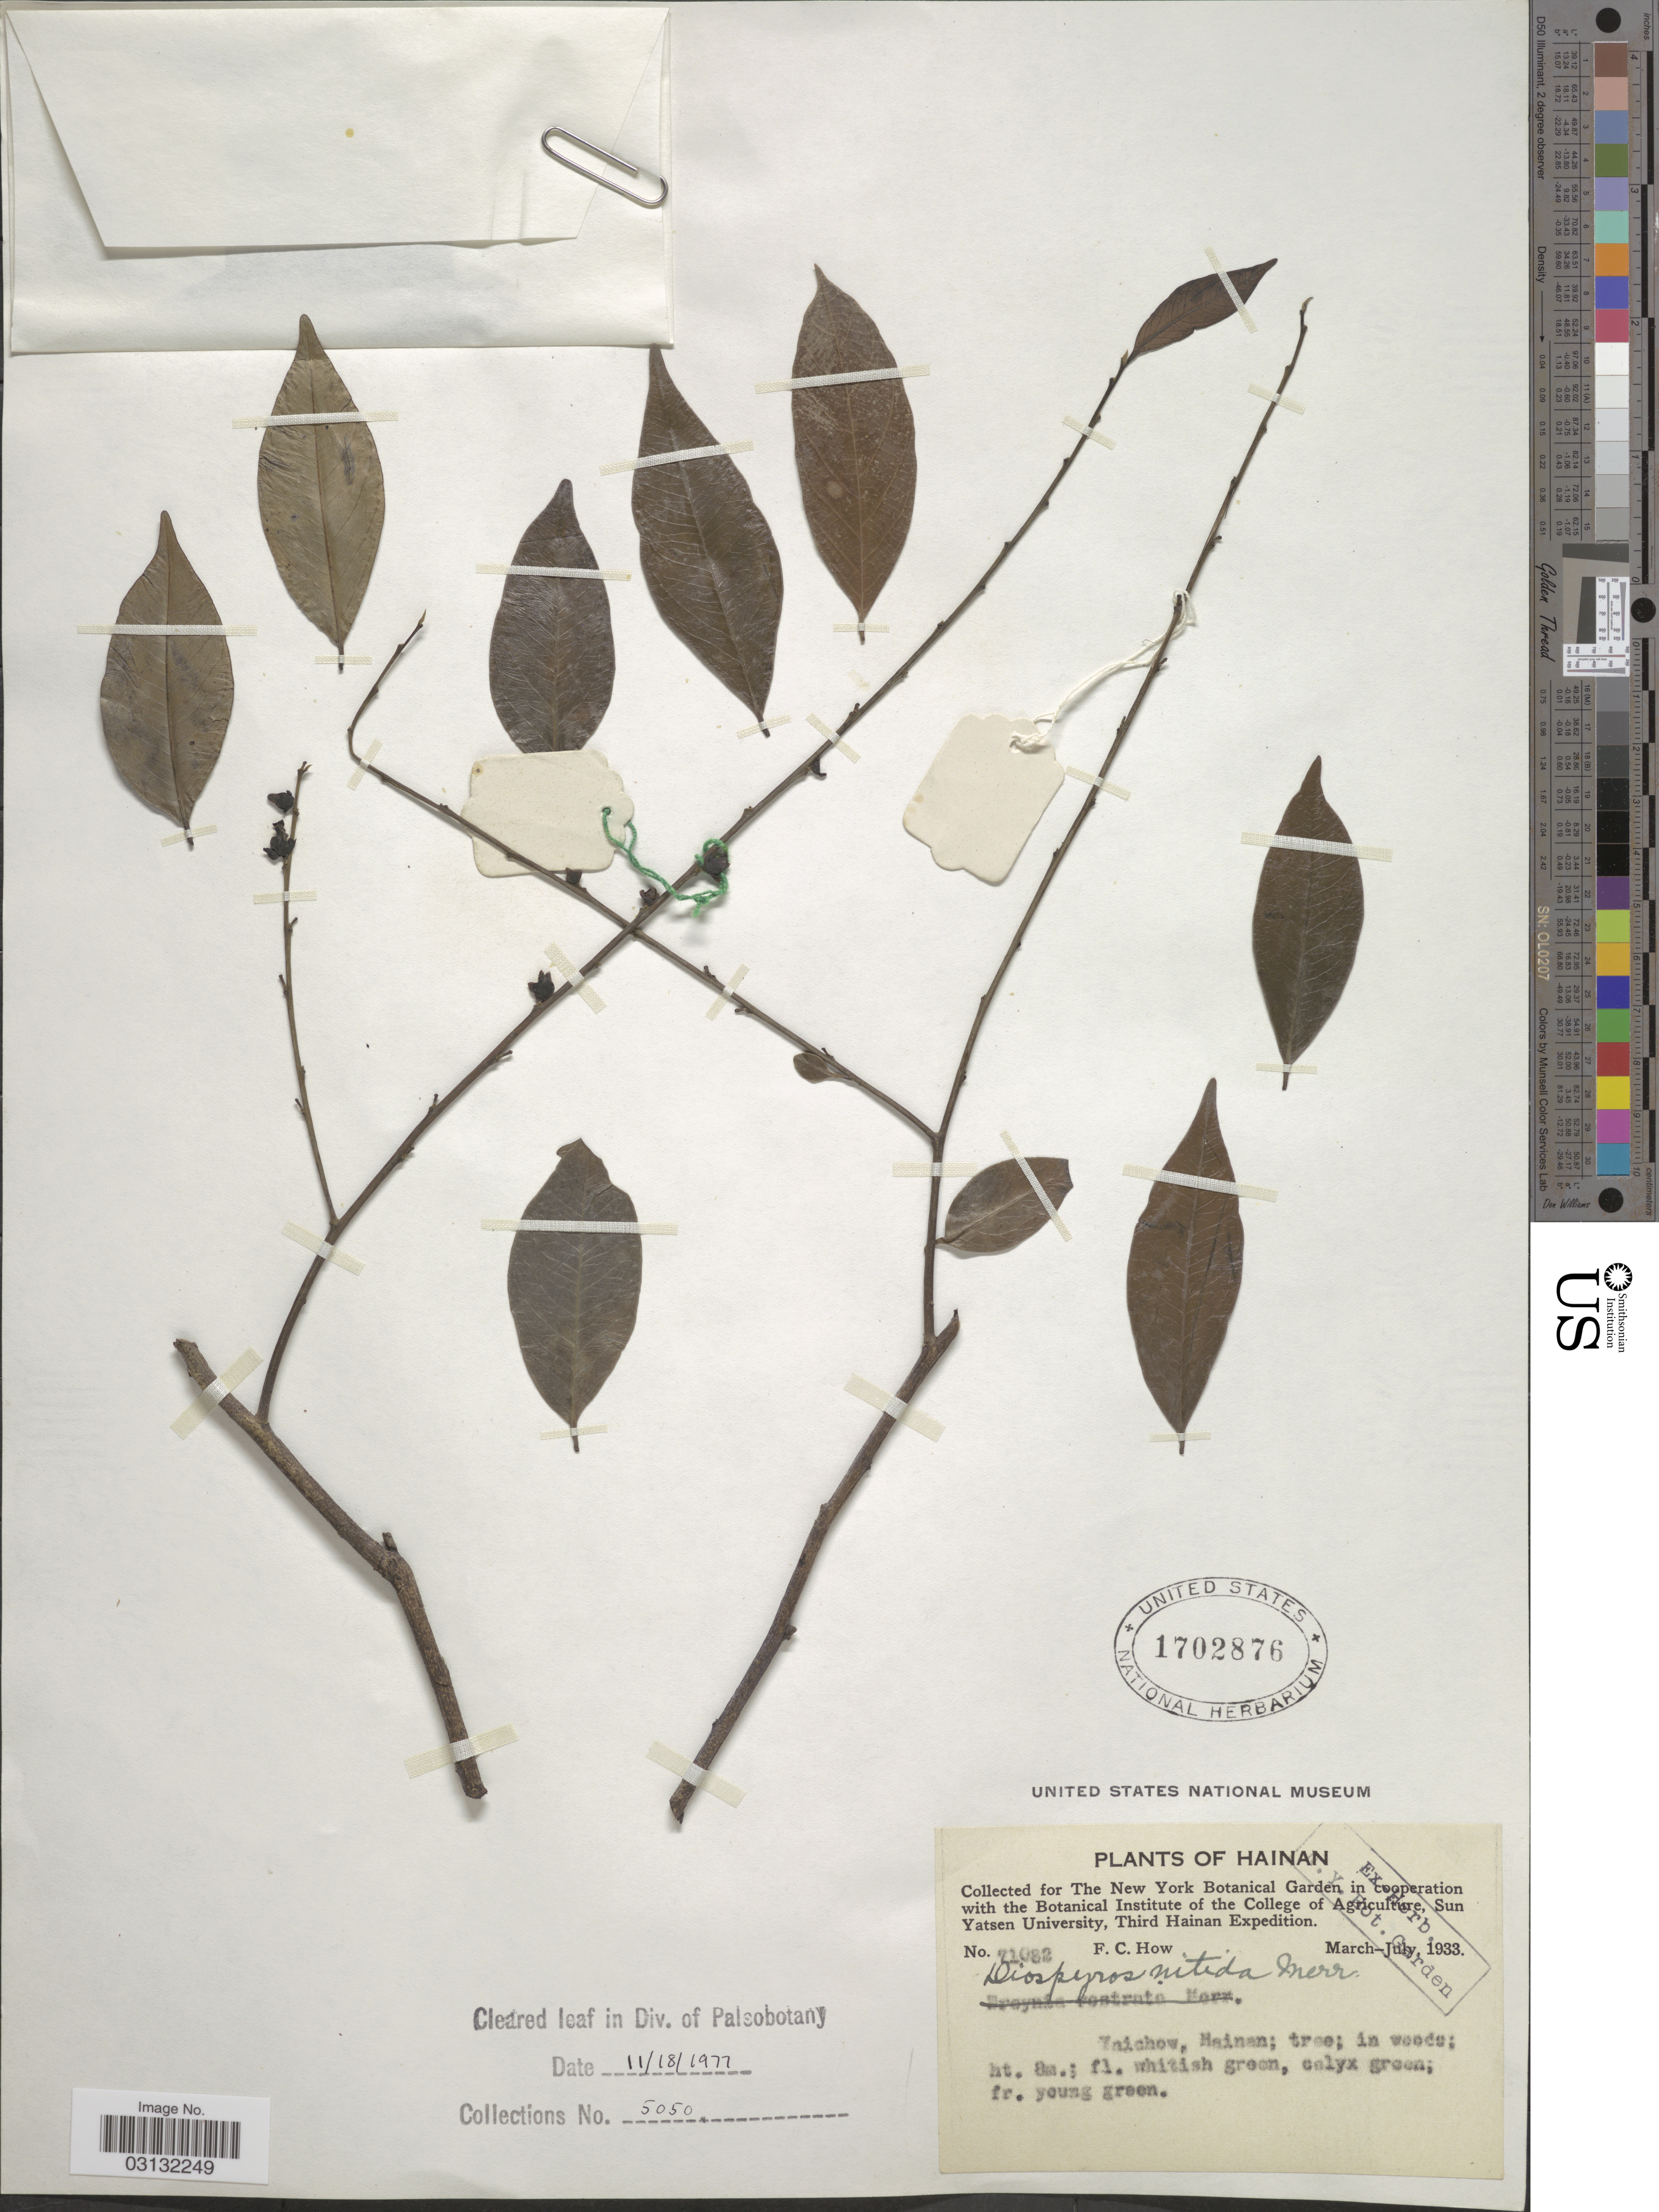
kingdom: Plantae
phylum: Tracheophyta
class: Magnoliopsida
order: Ericales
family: Ebenaceae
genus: Diospyros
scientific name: Diospyros nitida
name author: Merr.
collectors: F. C. How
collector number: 71032*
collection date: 1933-03/1933-07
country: China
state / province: Hainan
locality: Yaichow.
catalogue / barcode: US 1702876